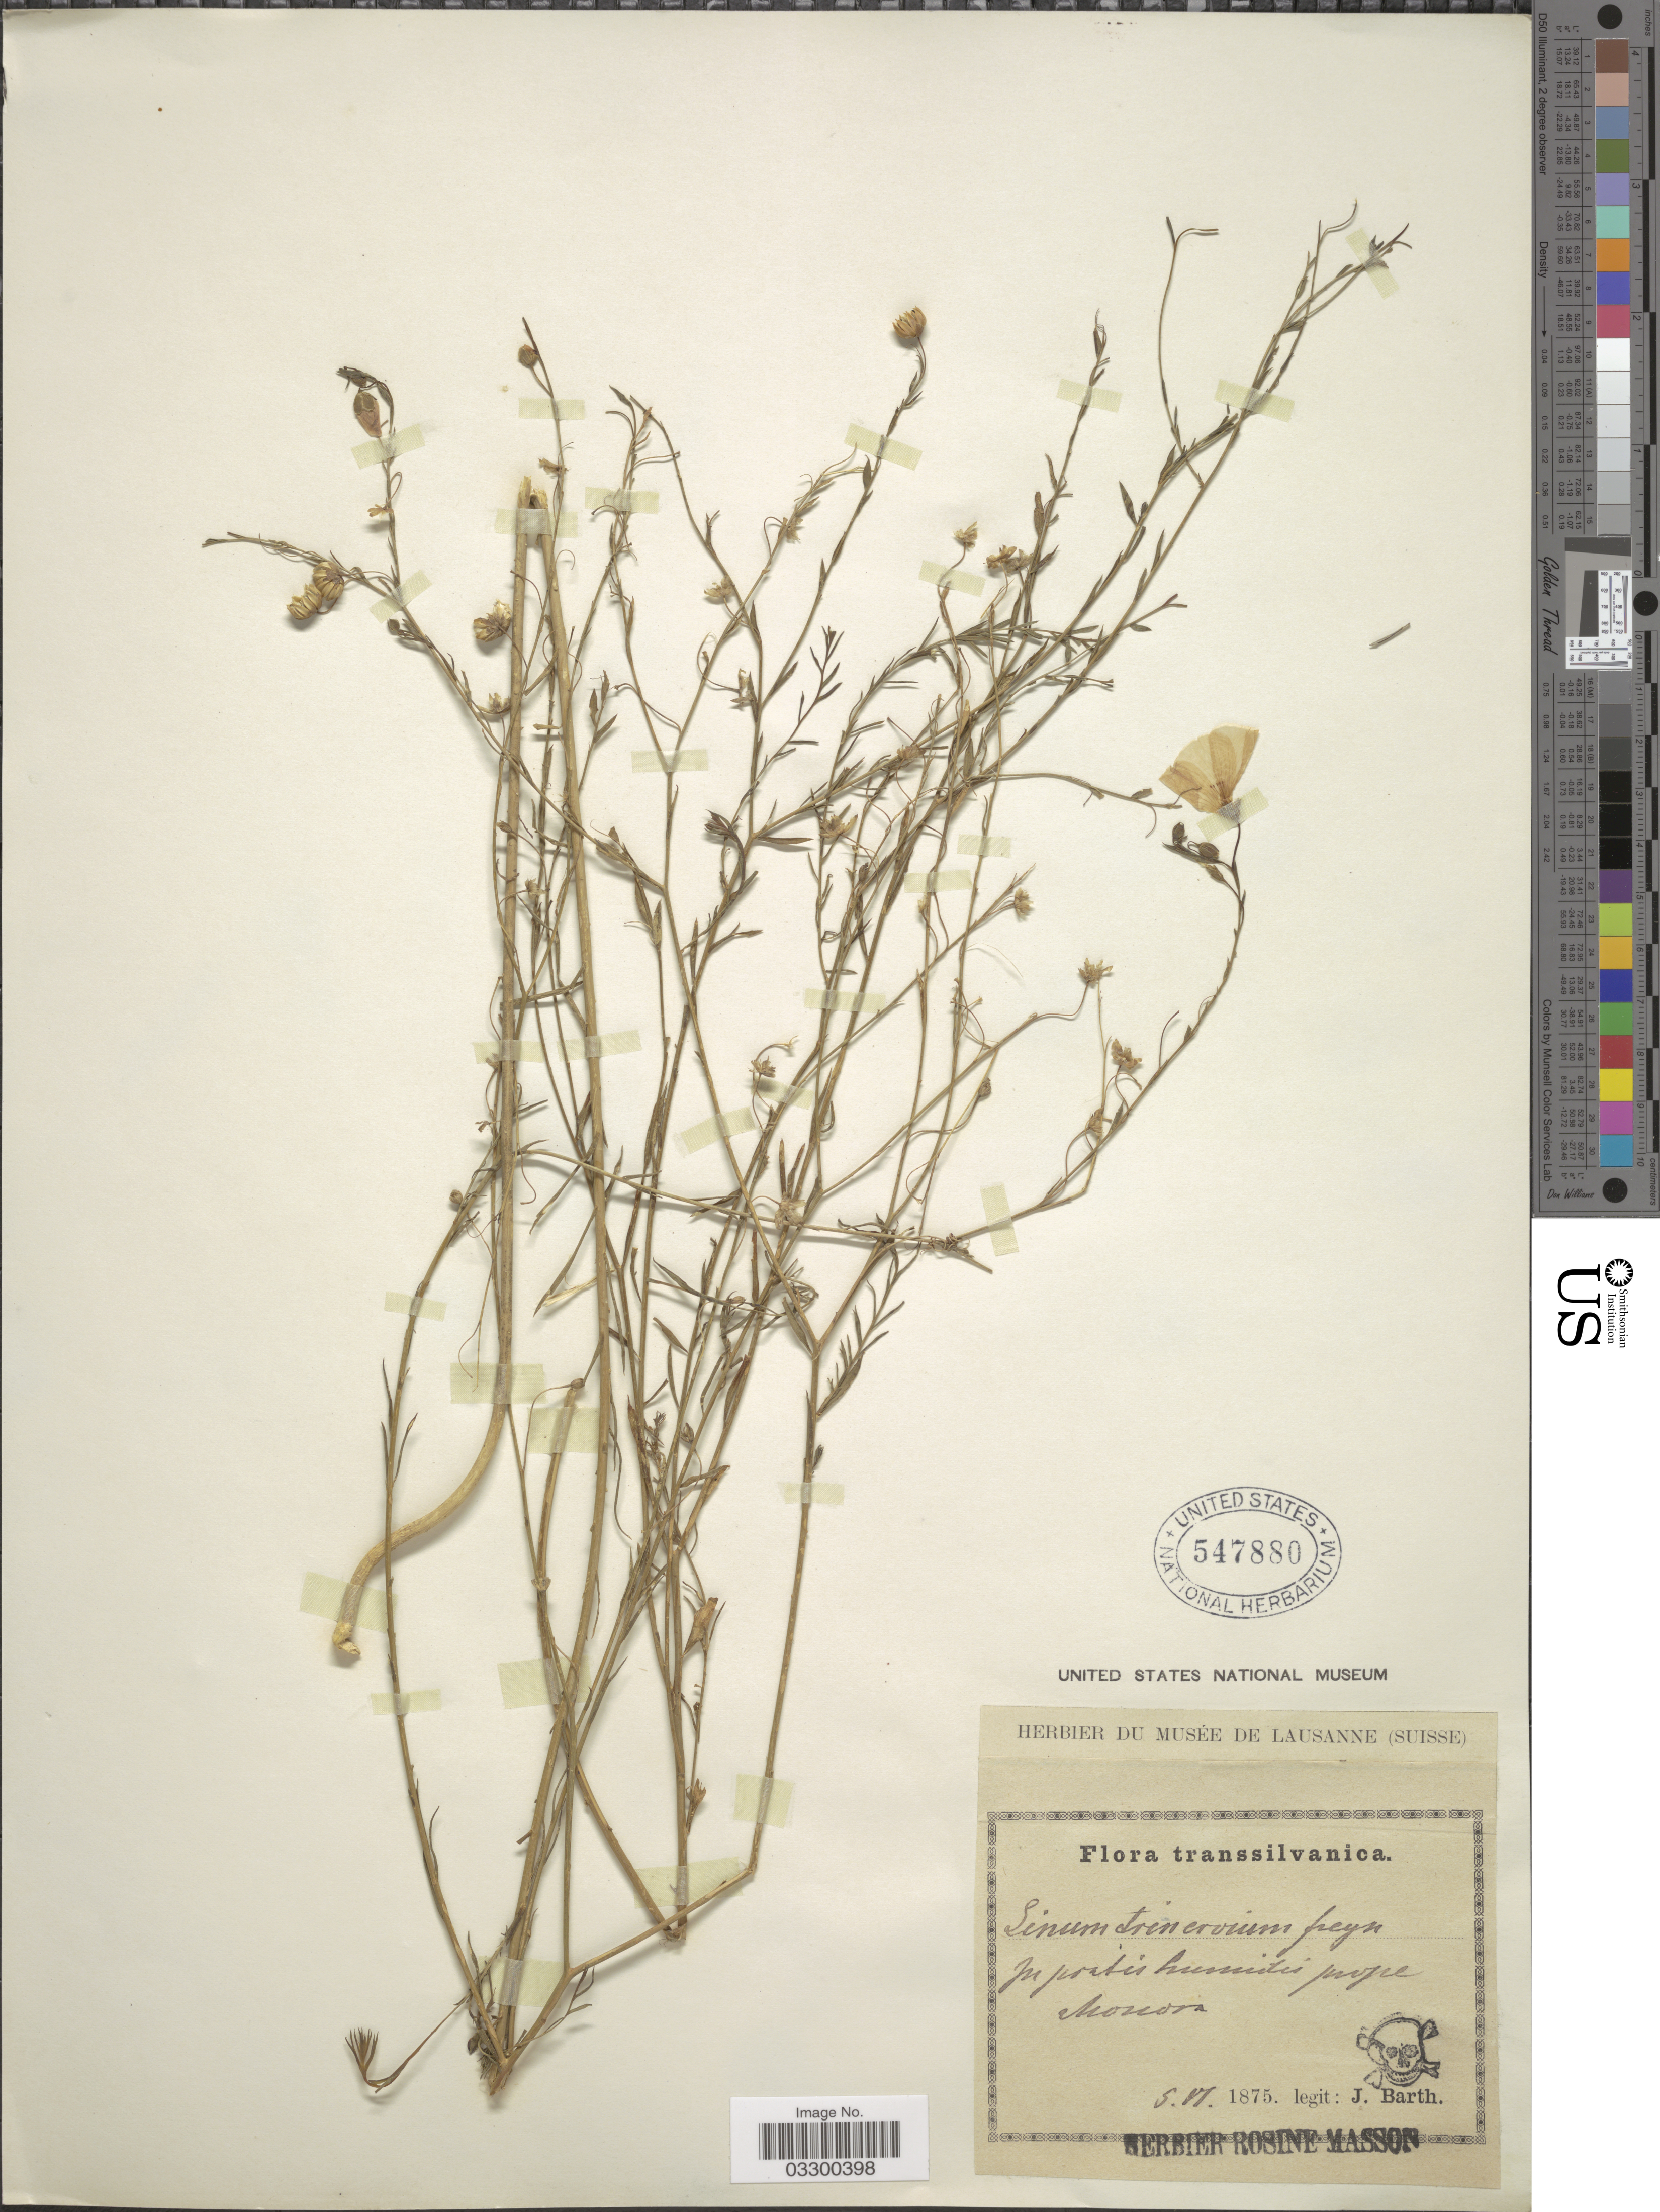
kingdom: Plantae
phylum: Tracheophyta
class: Magnoliopsida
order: Malpighiales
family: Linaceae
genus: Linum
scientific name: Linum trinervium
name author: Freyn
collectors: J. Barth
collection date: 1875-06-05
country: Romania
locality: Transsilvanica. In pratis humitis prope chonora [interpreted].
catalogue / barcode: US 547880